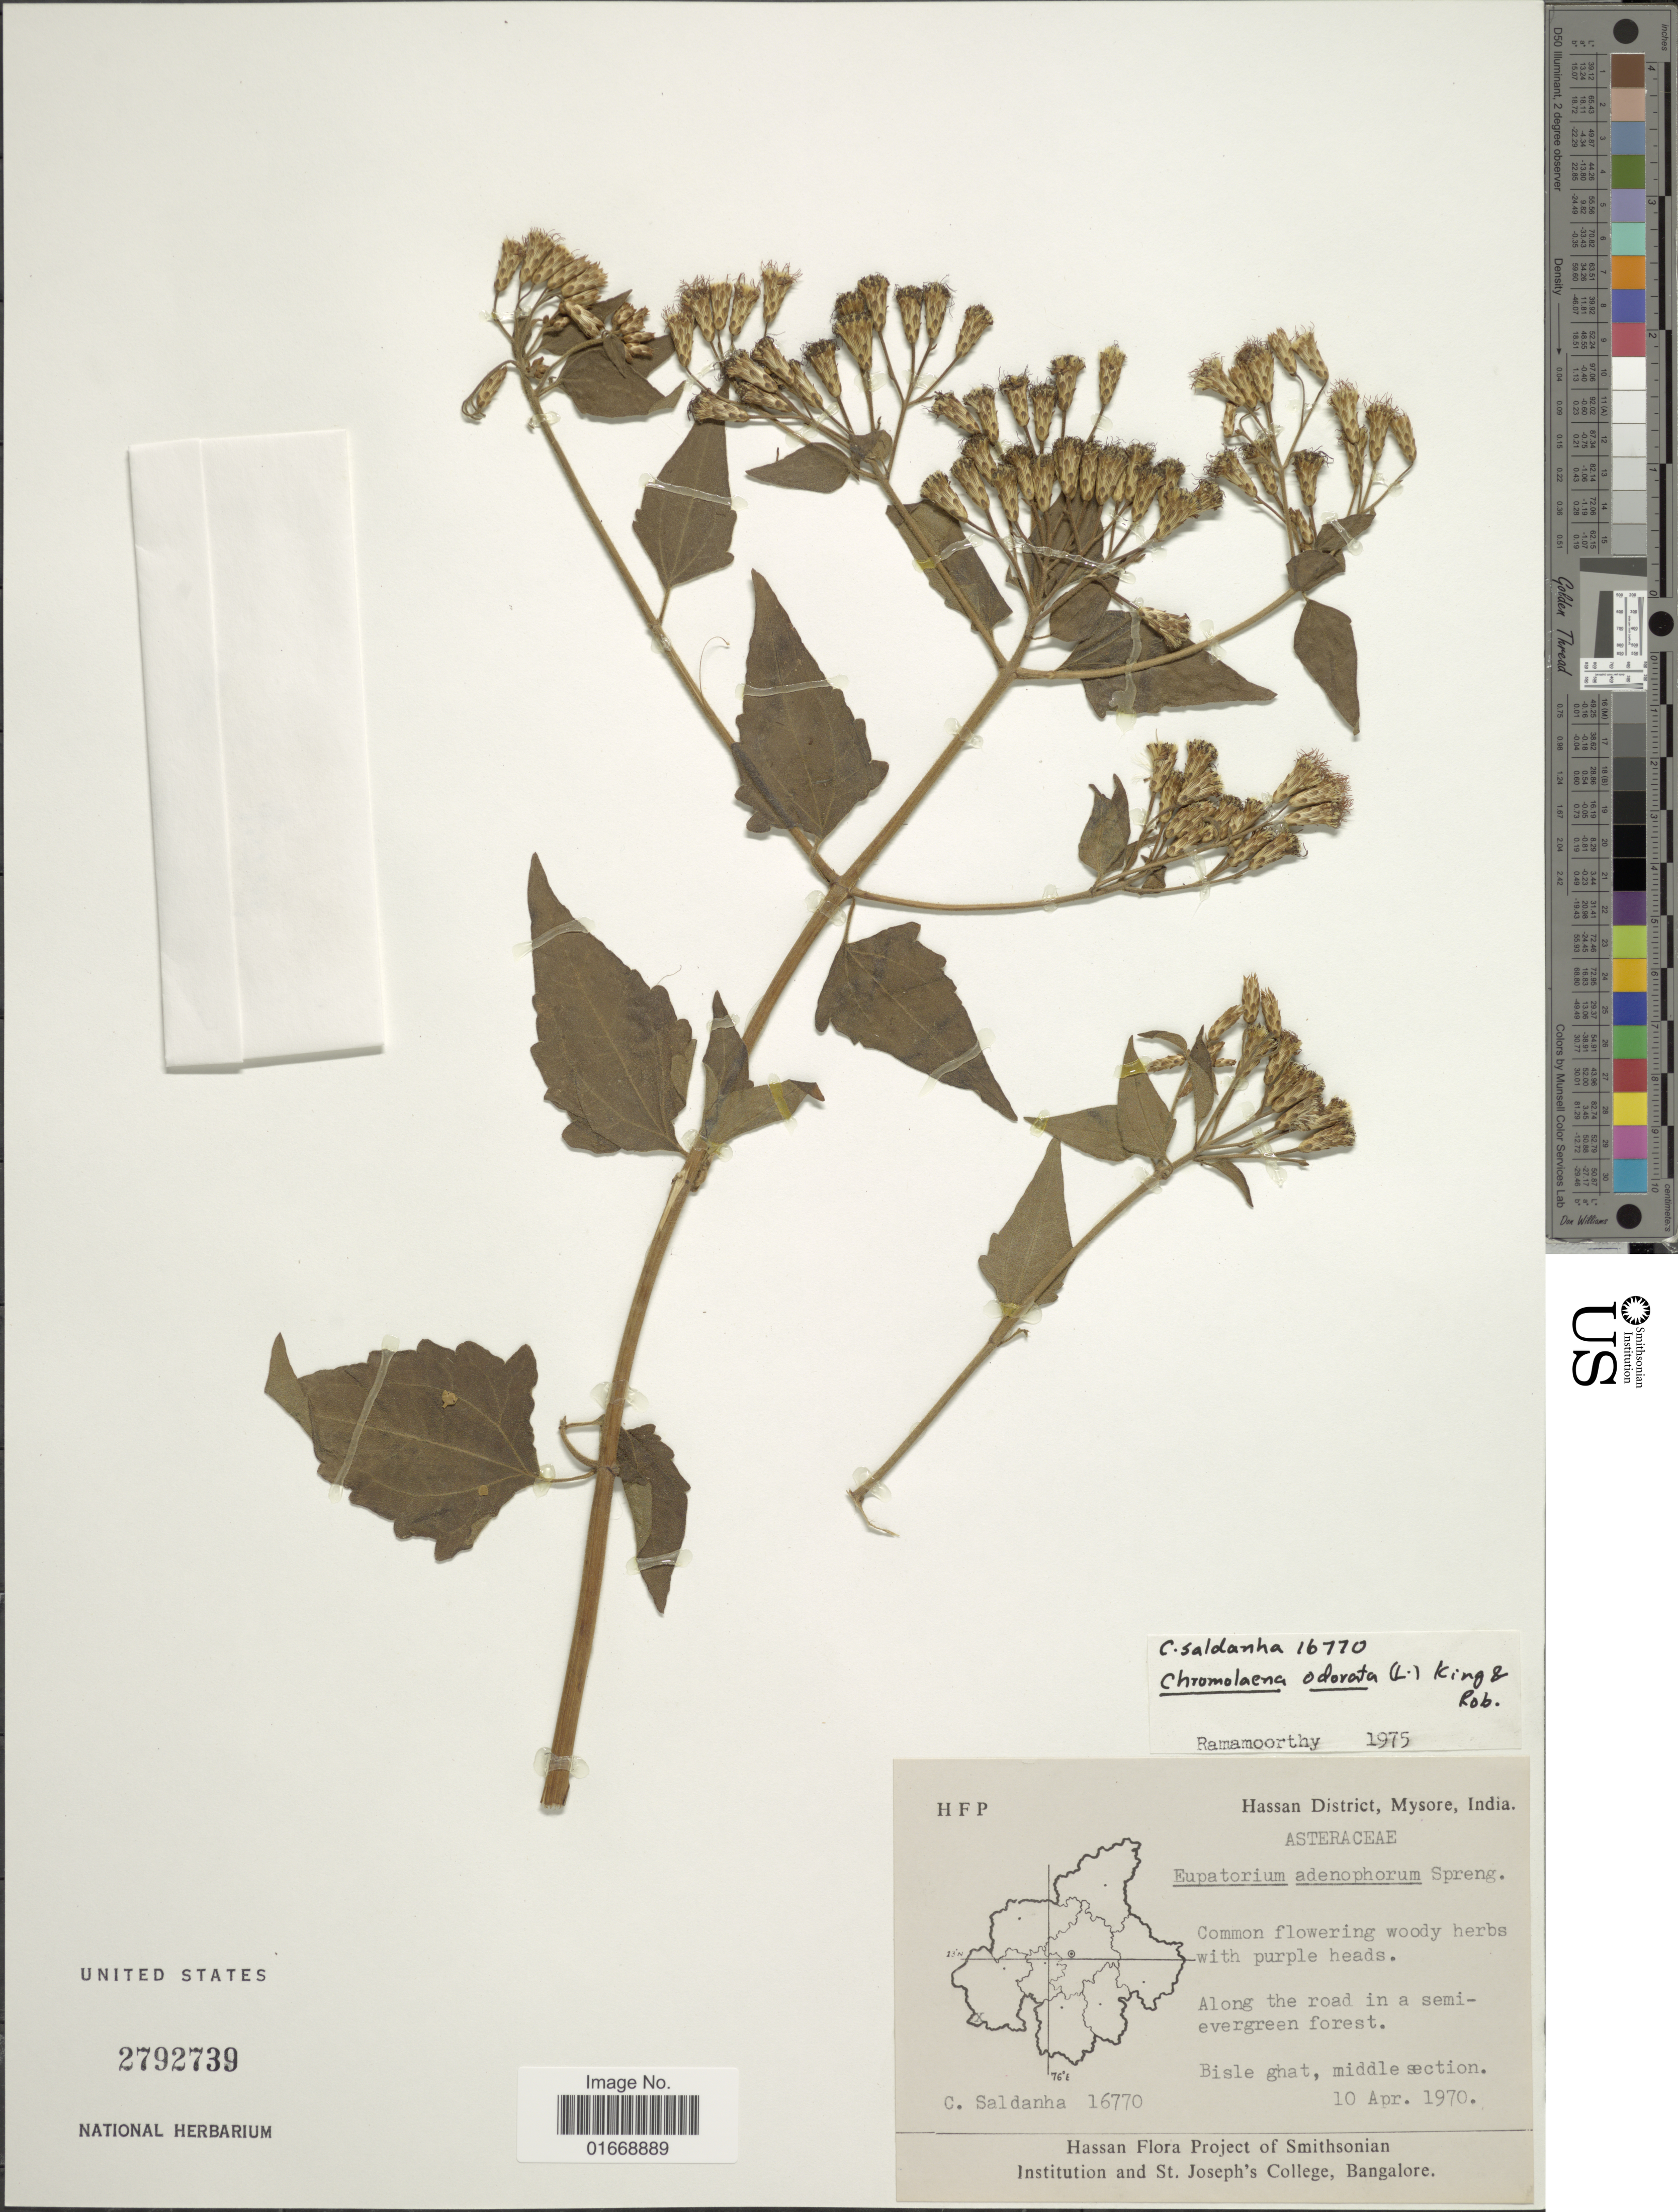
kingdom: Plantae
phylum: Tracheophyta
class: Magnoliopsida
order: Asterales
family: Asteraceae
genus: Chromolaena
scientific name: Chromolaena odorata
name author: (L.) R.M. King & H. Rob.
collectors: C. Saldanha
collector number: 16770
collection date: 1970-04-10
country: India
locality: Hassan District, Mysore, Bisle ghat, middle section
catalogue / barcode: US 2792739